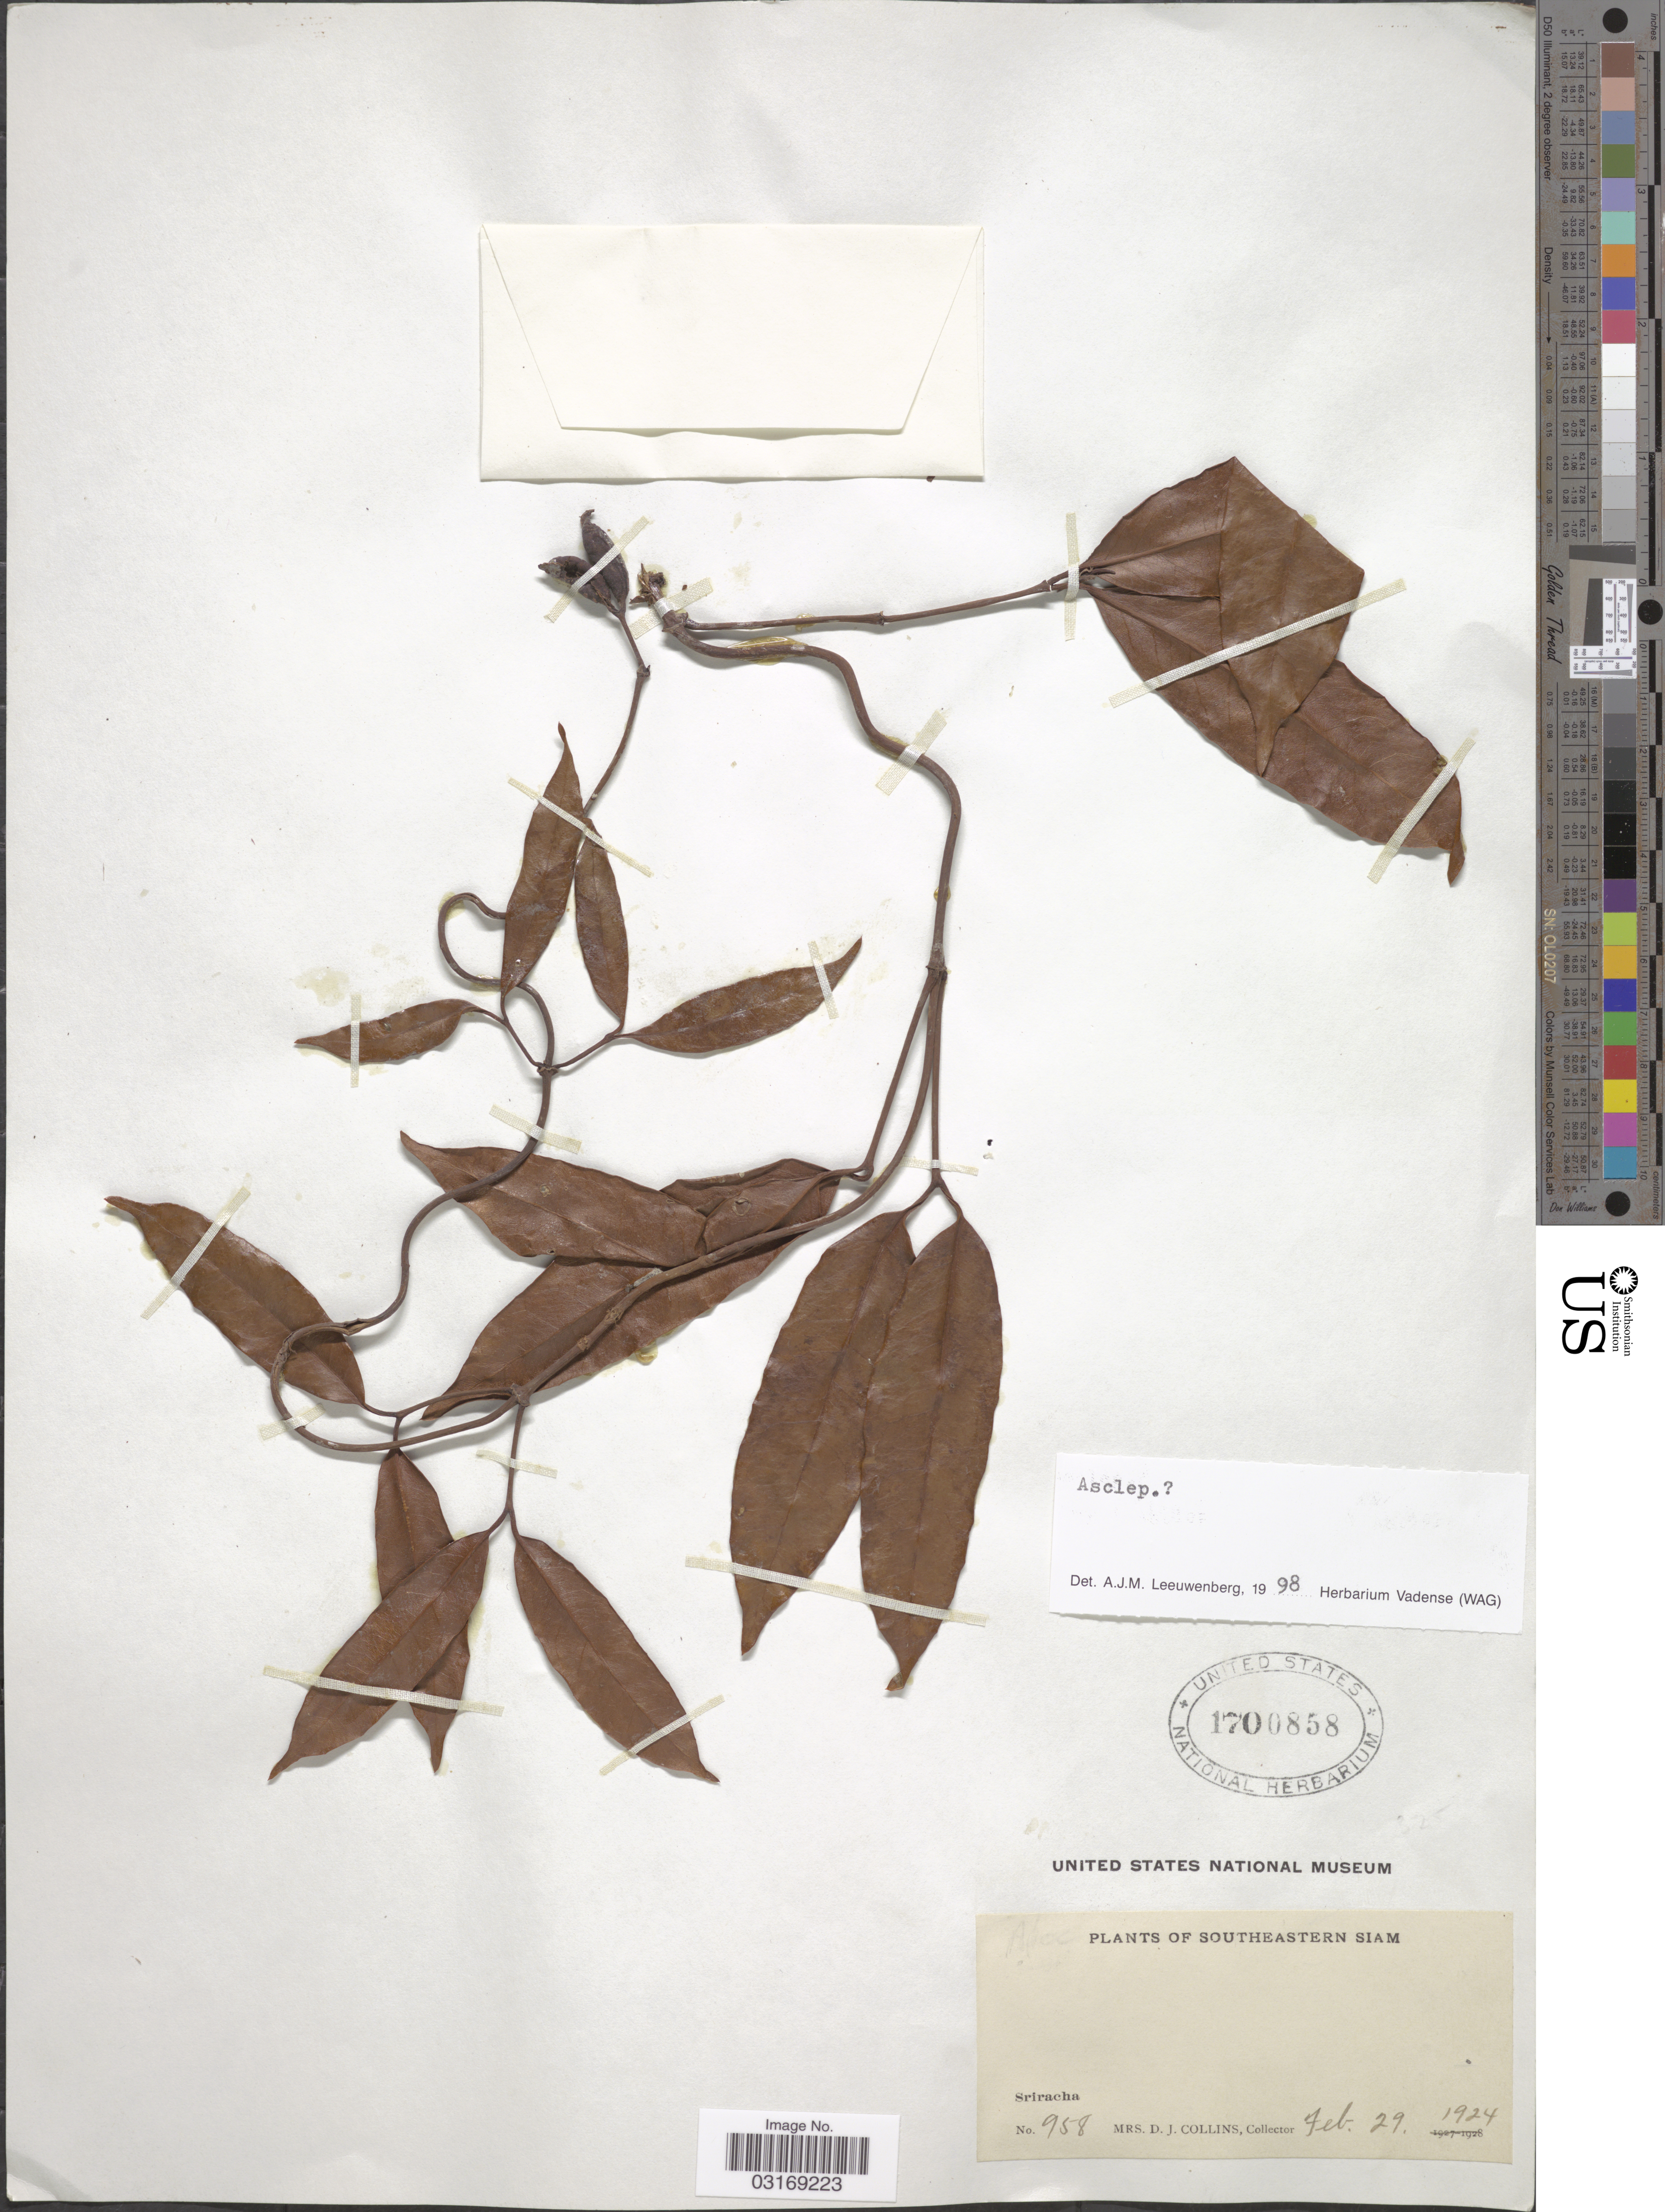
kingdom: Plantae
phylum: Tracheophyta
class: Magnoliopsida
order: Gentianales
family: Apocynaceae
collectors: Mrs. D. J. Collins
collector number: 958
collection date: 1924-02-29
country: Thailand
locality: Southeastern Siam, Sriracha.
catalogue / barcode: US 1700858